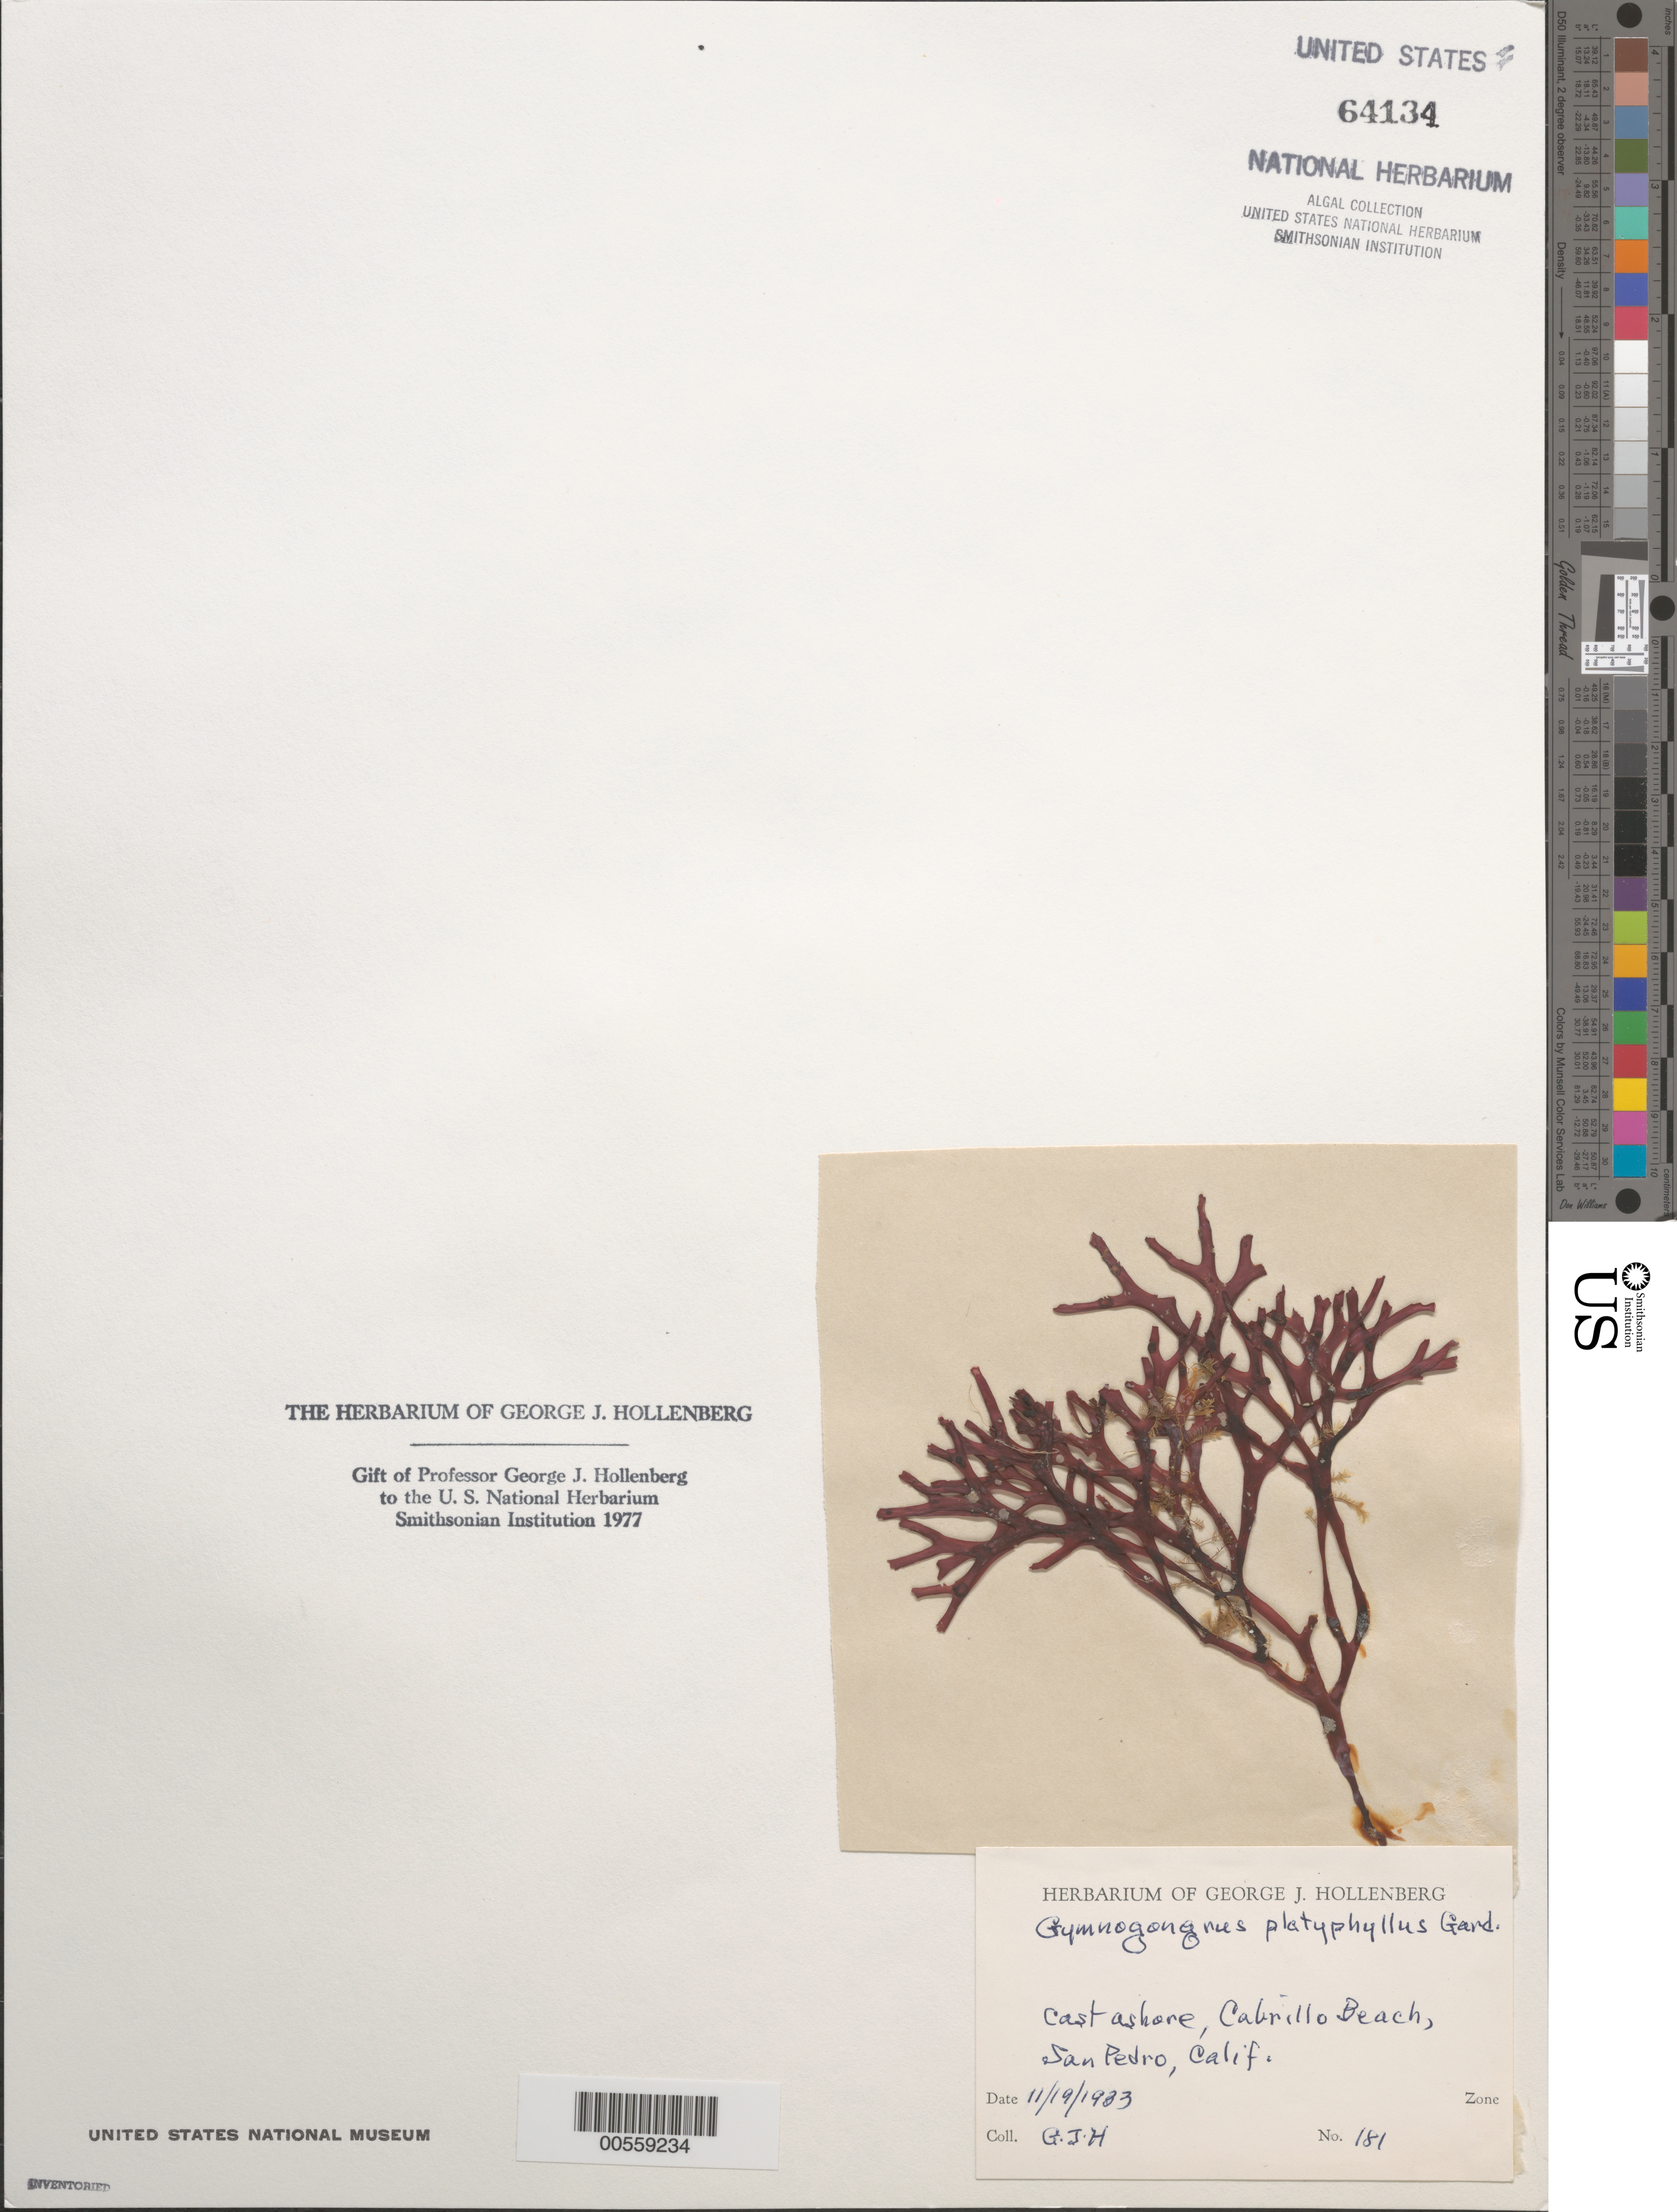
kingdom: Plantae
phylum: Rhodophyta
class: Florideophyceae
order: Gigartinales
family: Phyllophoraceae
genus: Gymnogongrus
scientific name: Gymnogongrus platyphyllus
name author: N.L. Gardner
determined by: Hollenberg, George J.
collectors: G. Hollenberg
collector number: GJH 181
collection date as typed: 19 Nov 1933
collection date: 1933-11-19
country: United States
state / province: California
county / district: Los Angeles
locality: Cabrillo Beach, San Pedro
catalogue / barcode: US 64134